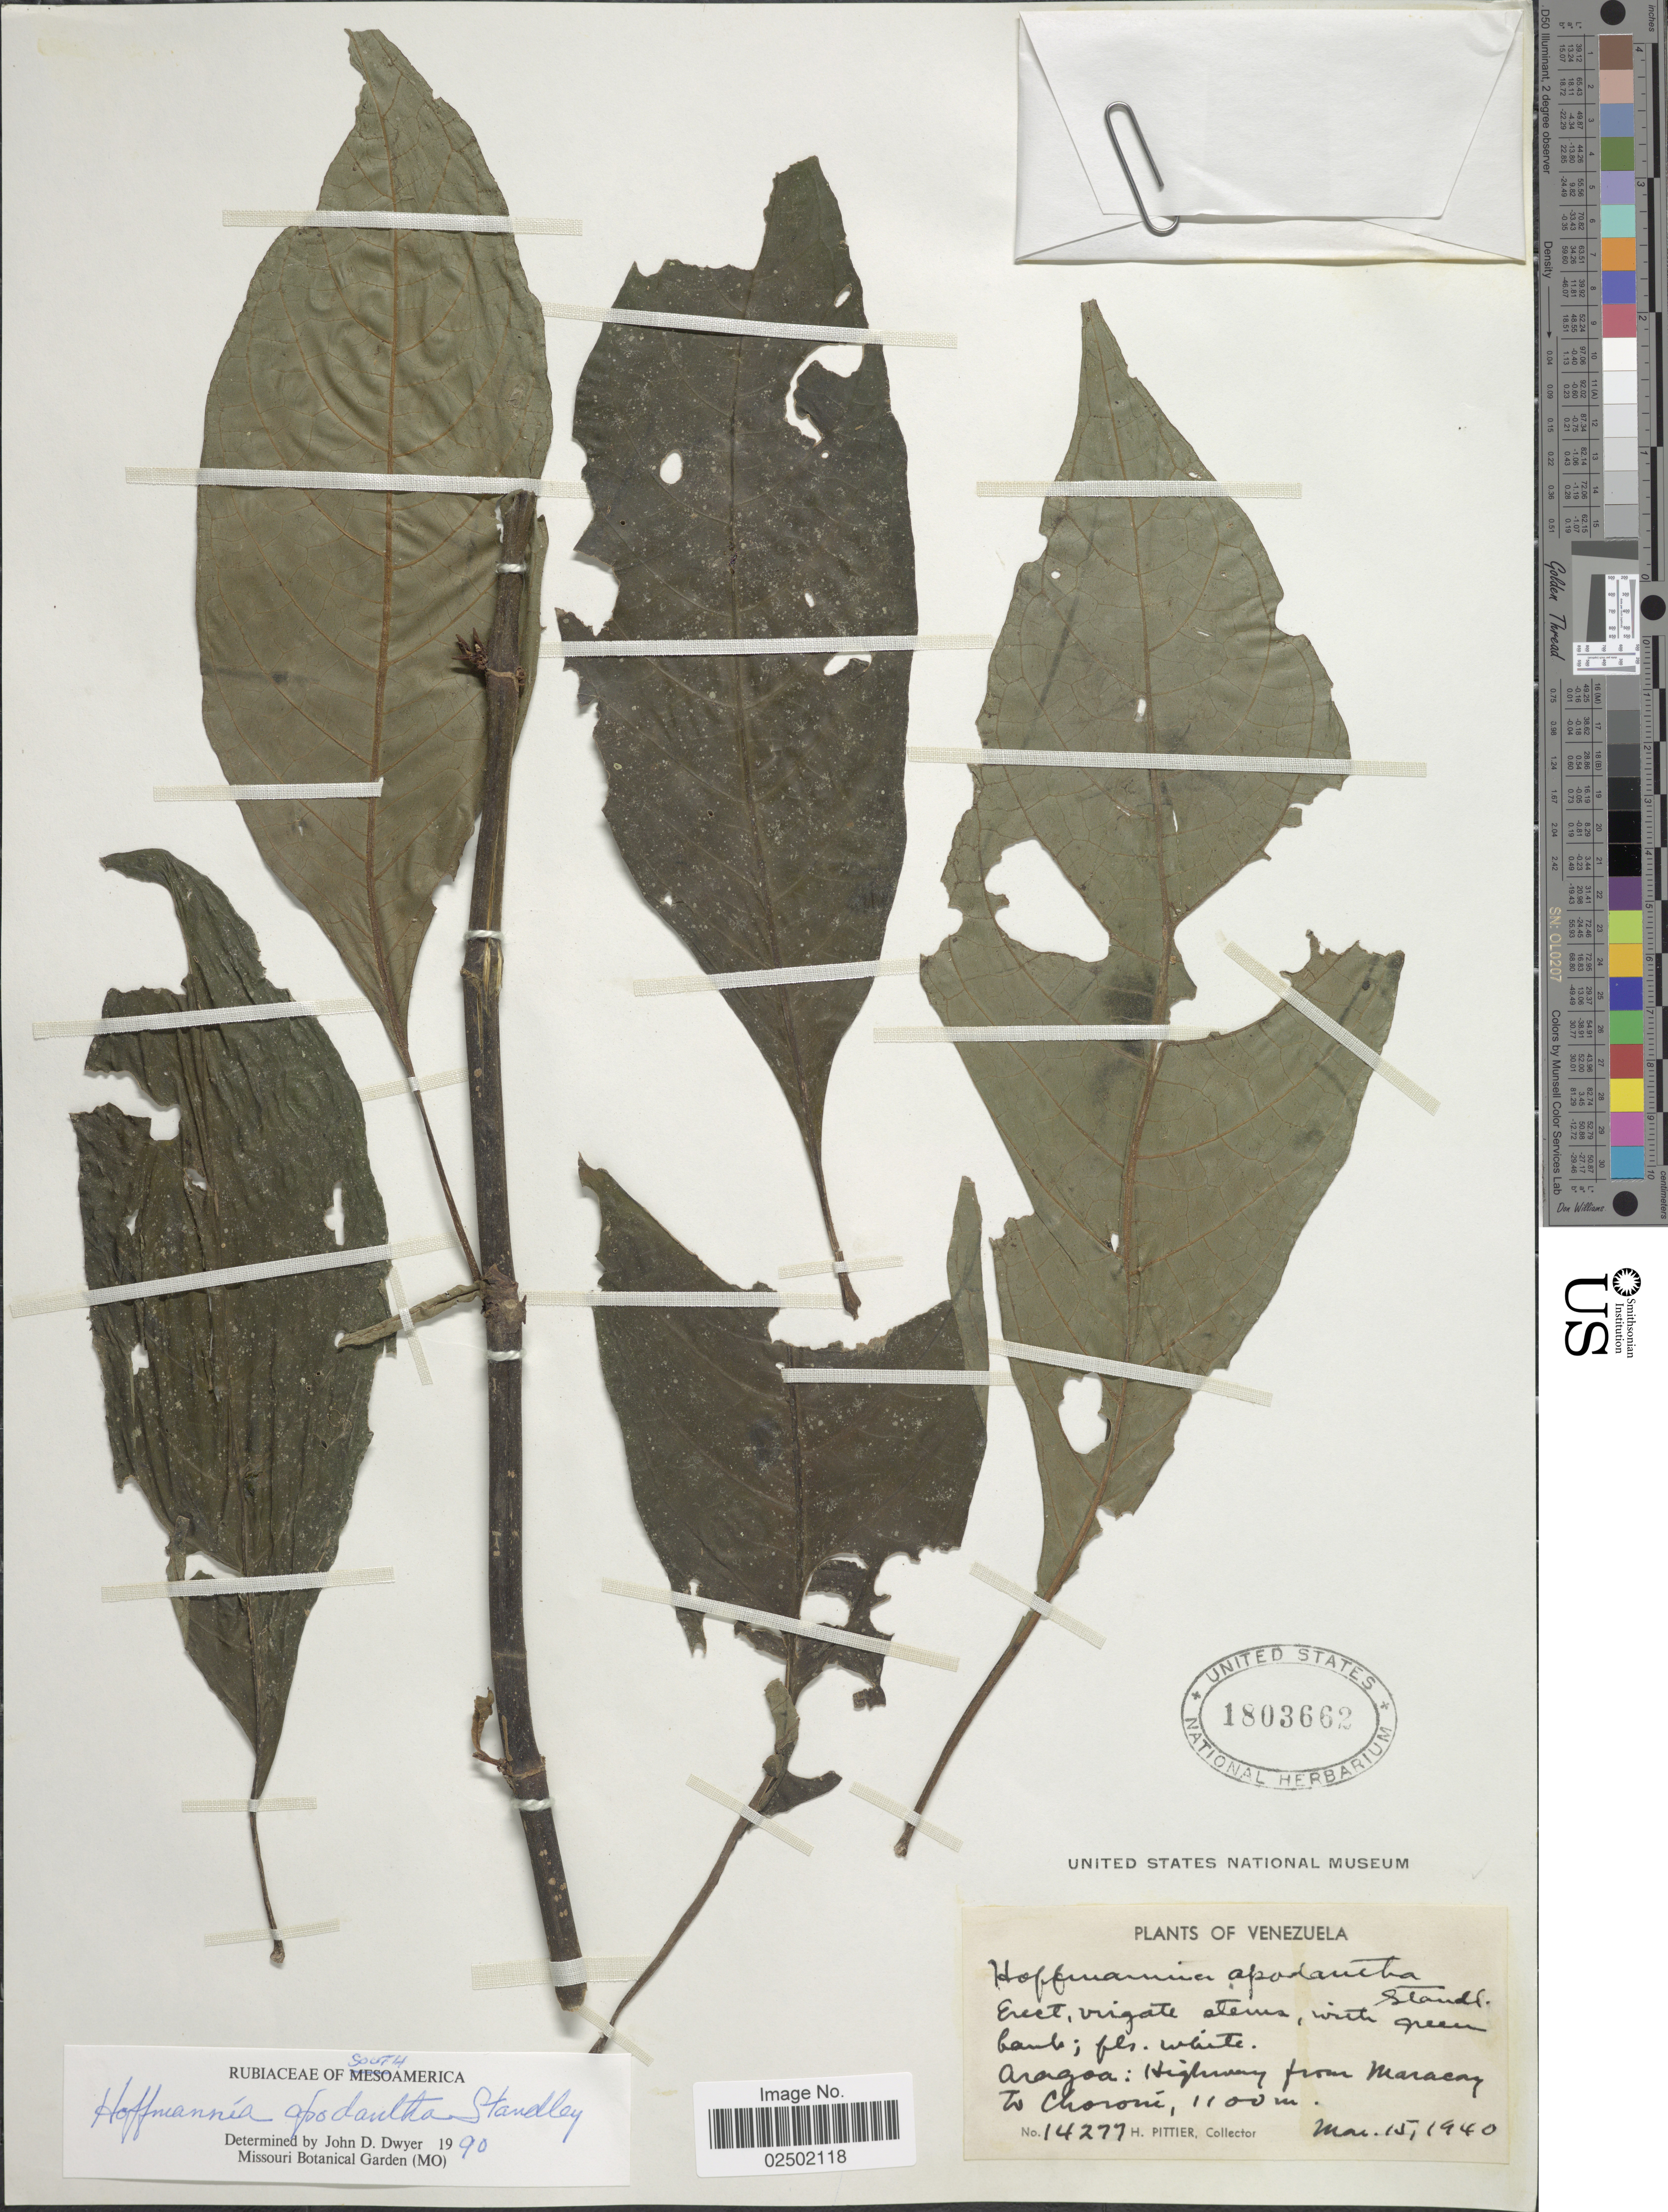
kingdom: Plantae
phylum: Tracheophyta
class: Magnoliopsida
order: Gentianales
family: Rubiaceae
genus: Hoffmannia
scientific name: Hoffmannia apodantha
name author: Standl.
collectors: H. F. Pittier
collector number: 14277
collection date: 1940-03-15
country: Venezuela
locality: Aragoa: Highway from Maracay to Choroni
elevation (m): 1100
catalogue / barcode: US 1803662